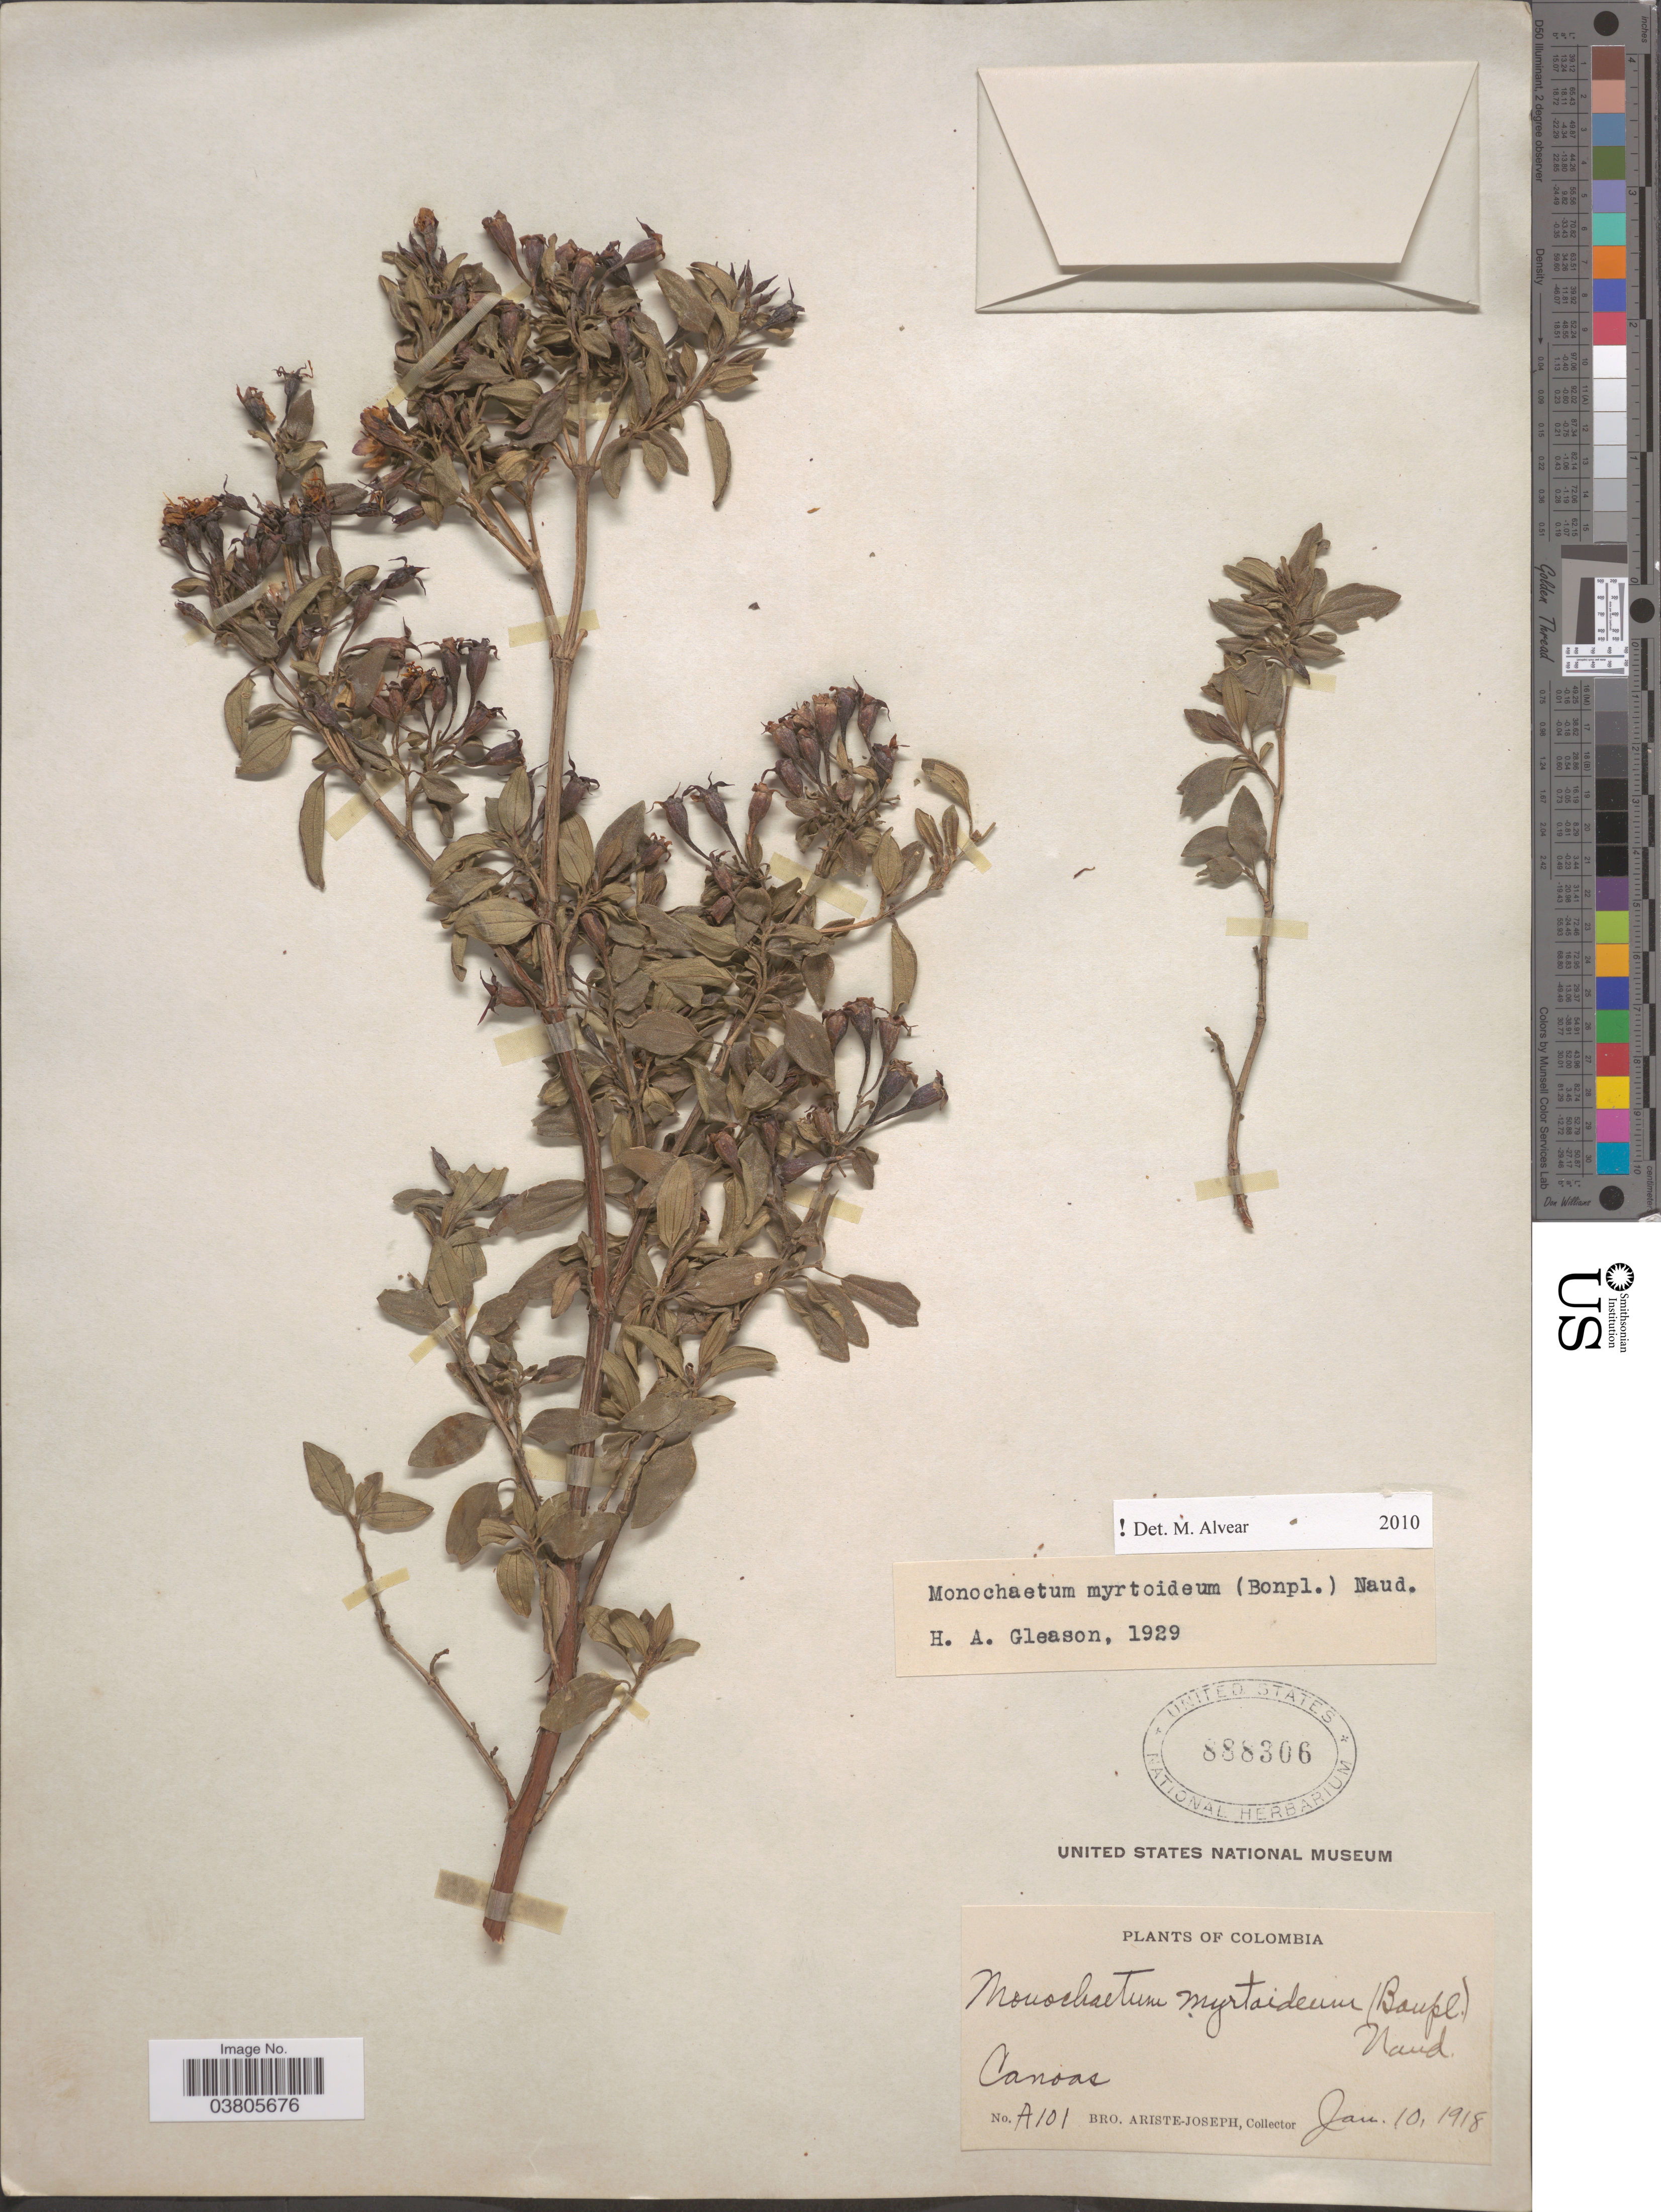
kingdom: Plantae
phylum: Tracheophyta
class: Magnoliopsida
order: Myrtales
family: Melastomataceae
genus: Monochaetum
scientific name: Monochaetum myrtoideum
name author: Naudin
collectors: Bro. Ariste-Joseph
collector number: A101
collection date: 1918-01-10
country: Colombia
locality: Canoas.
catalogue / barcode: US 888306